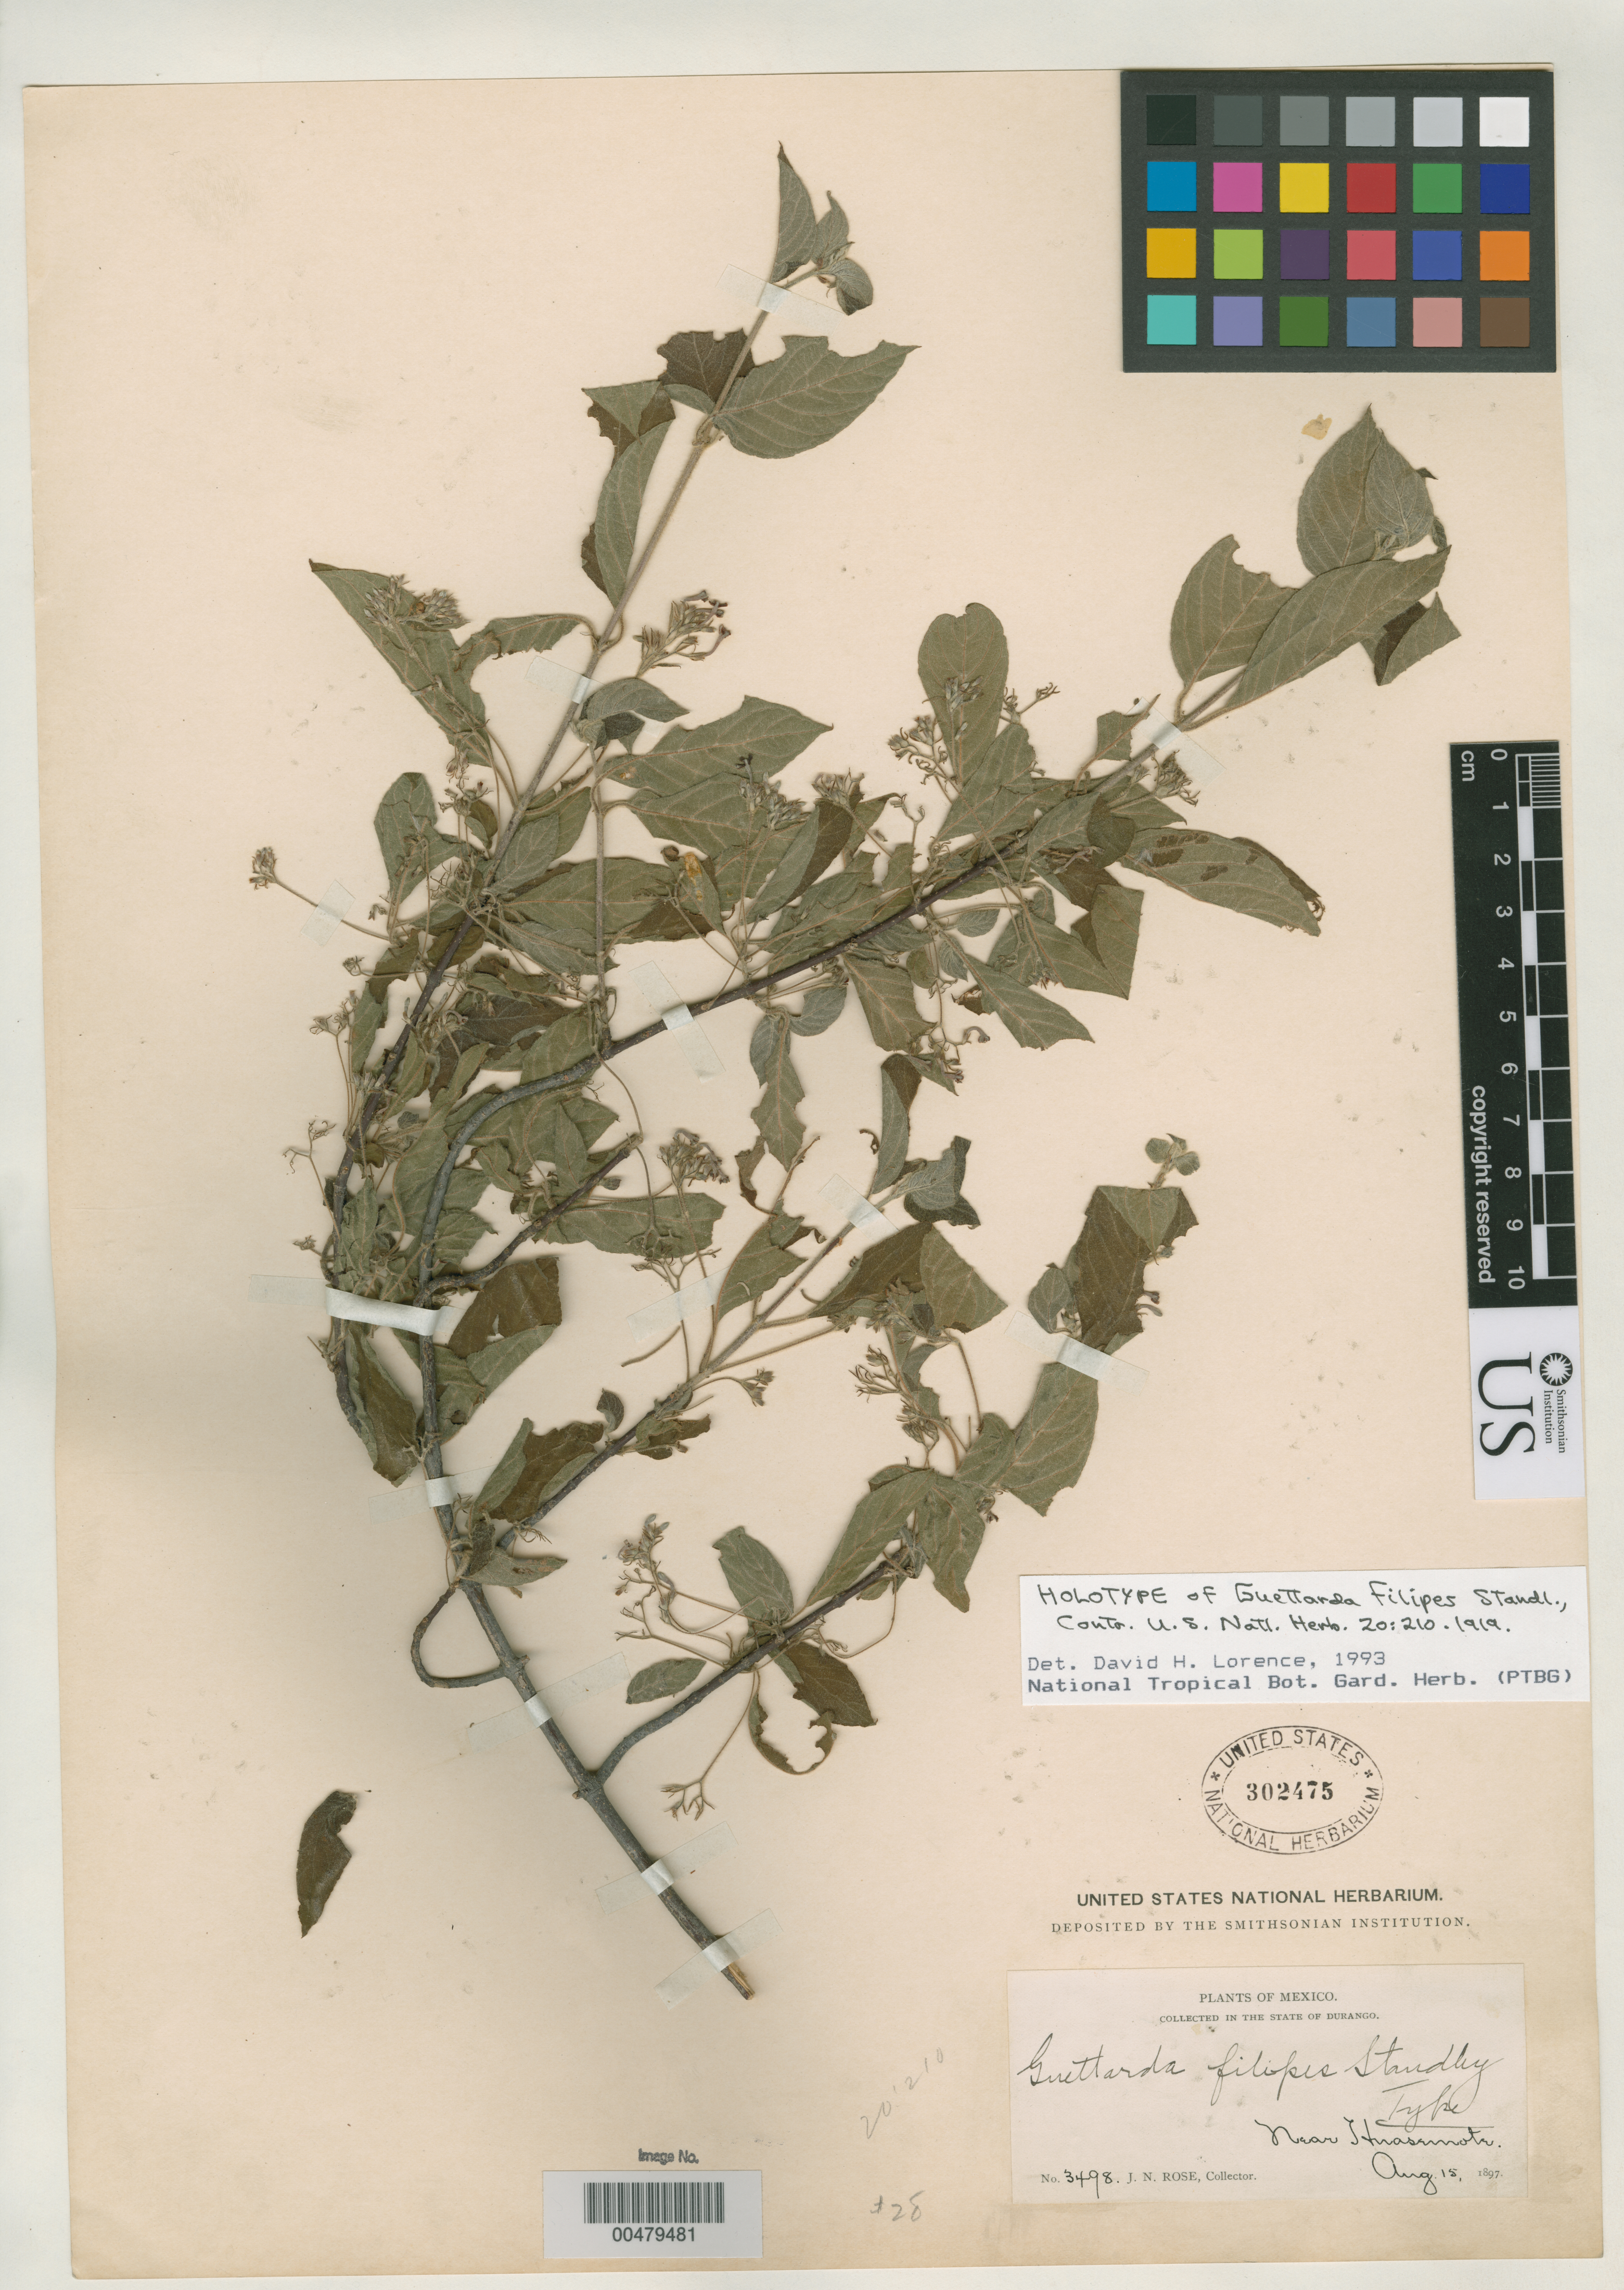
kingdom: Plantae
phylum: Tracheophyta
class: Magnoliopsida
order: Gentianales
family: Rubiaceae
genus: Guettarda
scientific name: Guettarda filipes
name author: Standl.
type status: Holotype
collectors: J. N. Rose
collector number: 3498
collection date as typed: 15 Aug 1897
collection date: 1897-08-15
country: Mexico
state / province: Durango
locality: Near Huasemote.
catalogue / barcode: US 302475